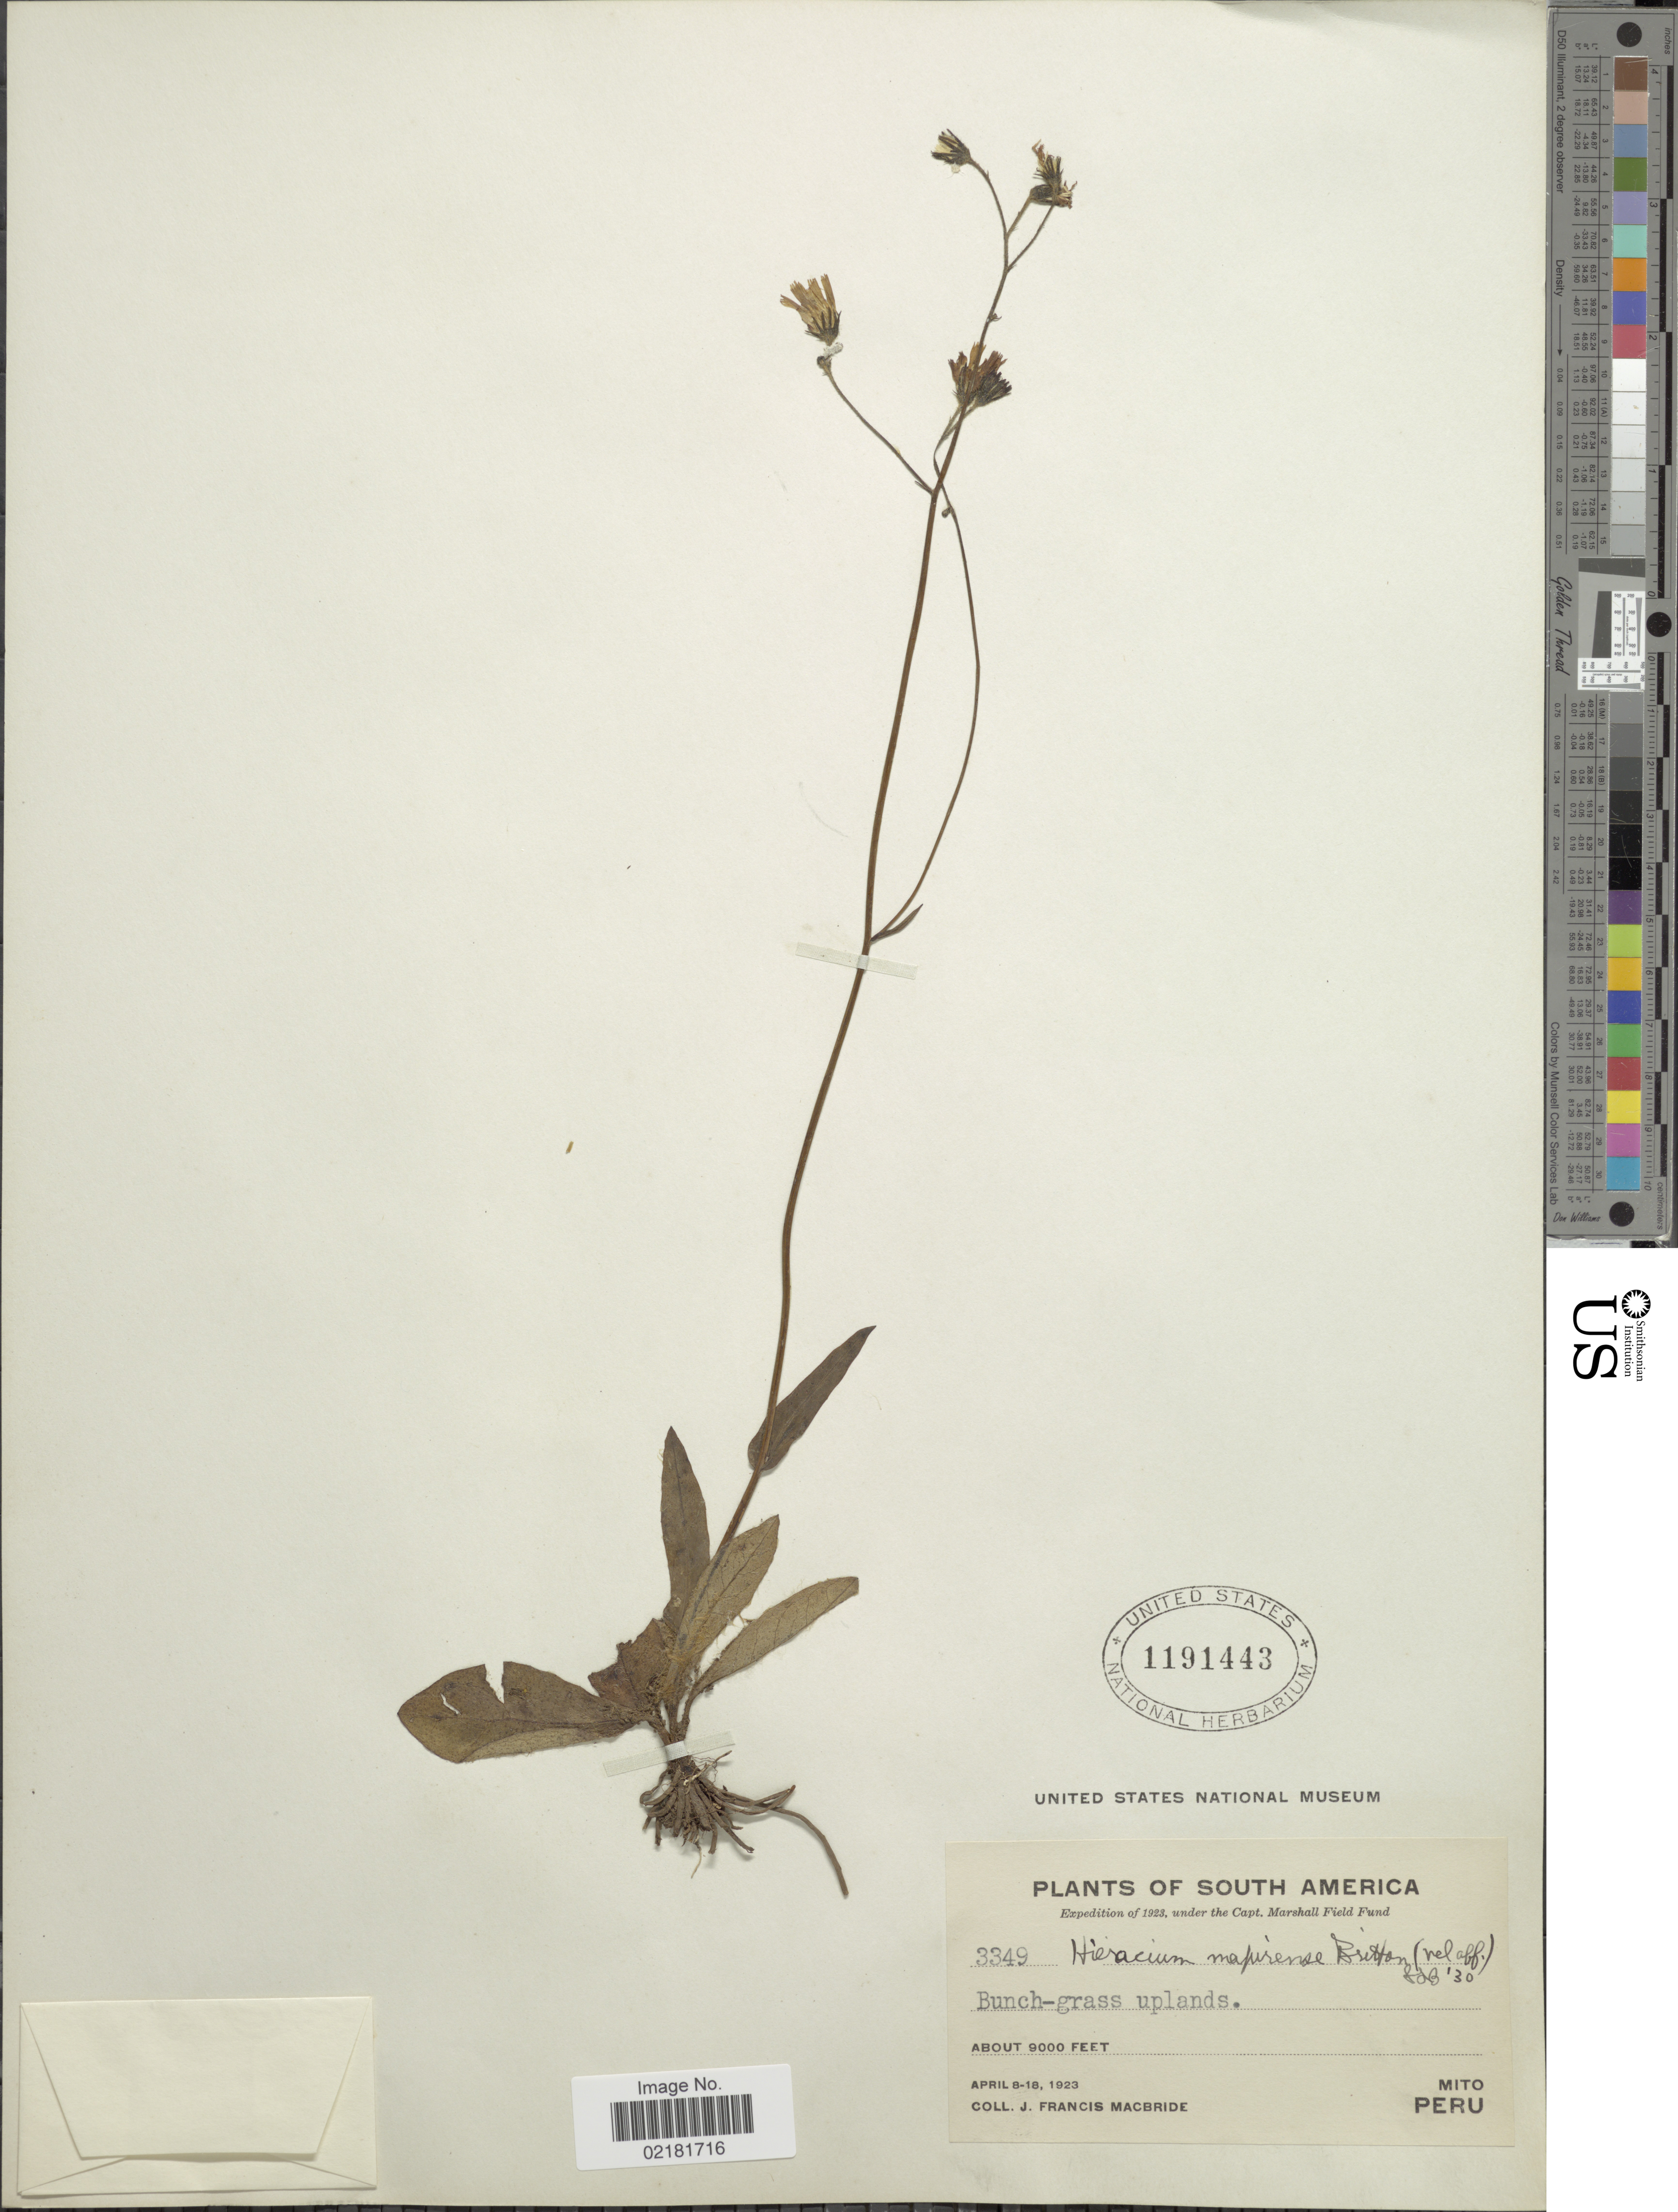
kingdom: Plantae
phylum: Tracheophyta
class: Magnoliopsida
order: Asterales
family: Asteraceae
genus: Hieracium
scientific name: Hieracium mapirense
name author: Britton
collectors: J. F. Macbride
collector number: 3349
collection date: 1923-04-08/1923-04-18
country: Peru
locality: Mito.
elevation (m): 2743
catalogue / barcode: US 1191443